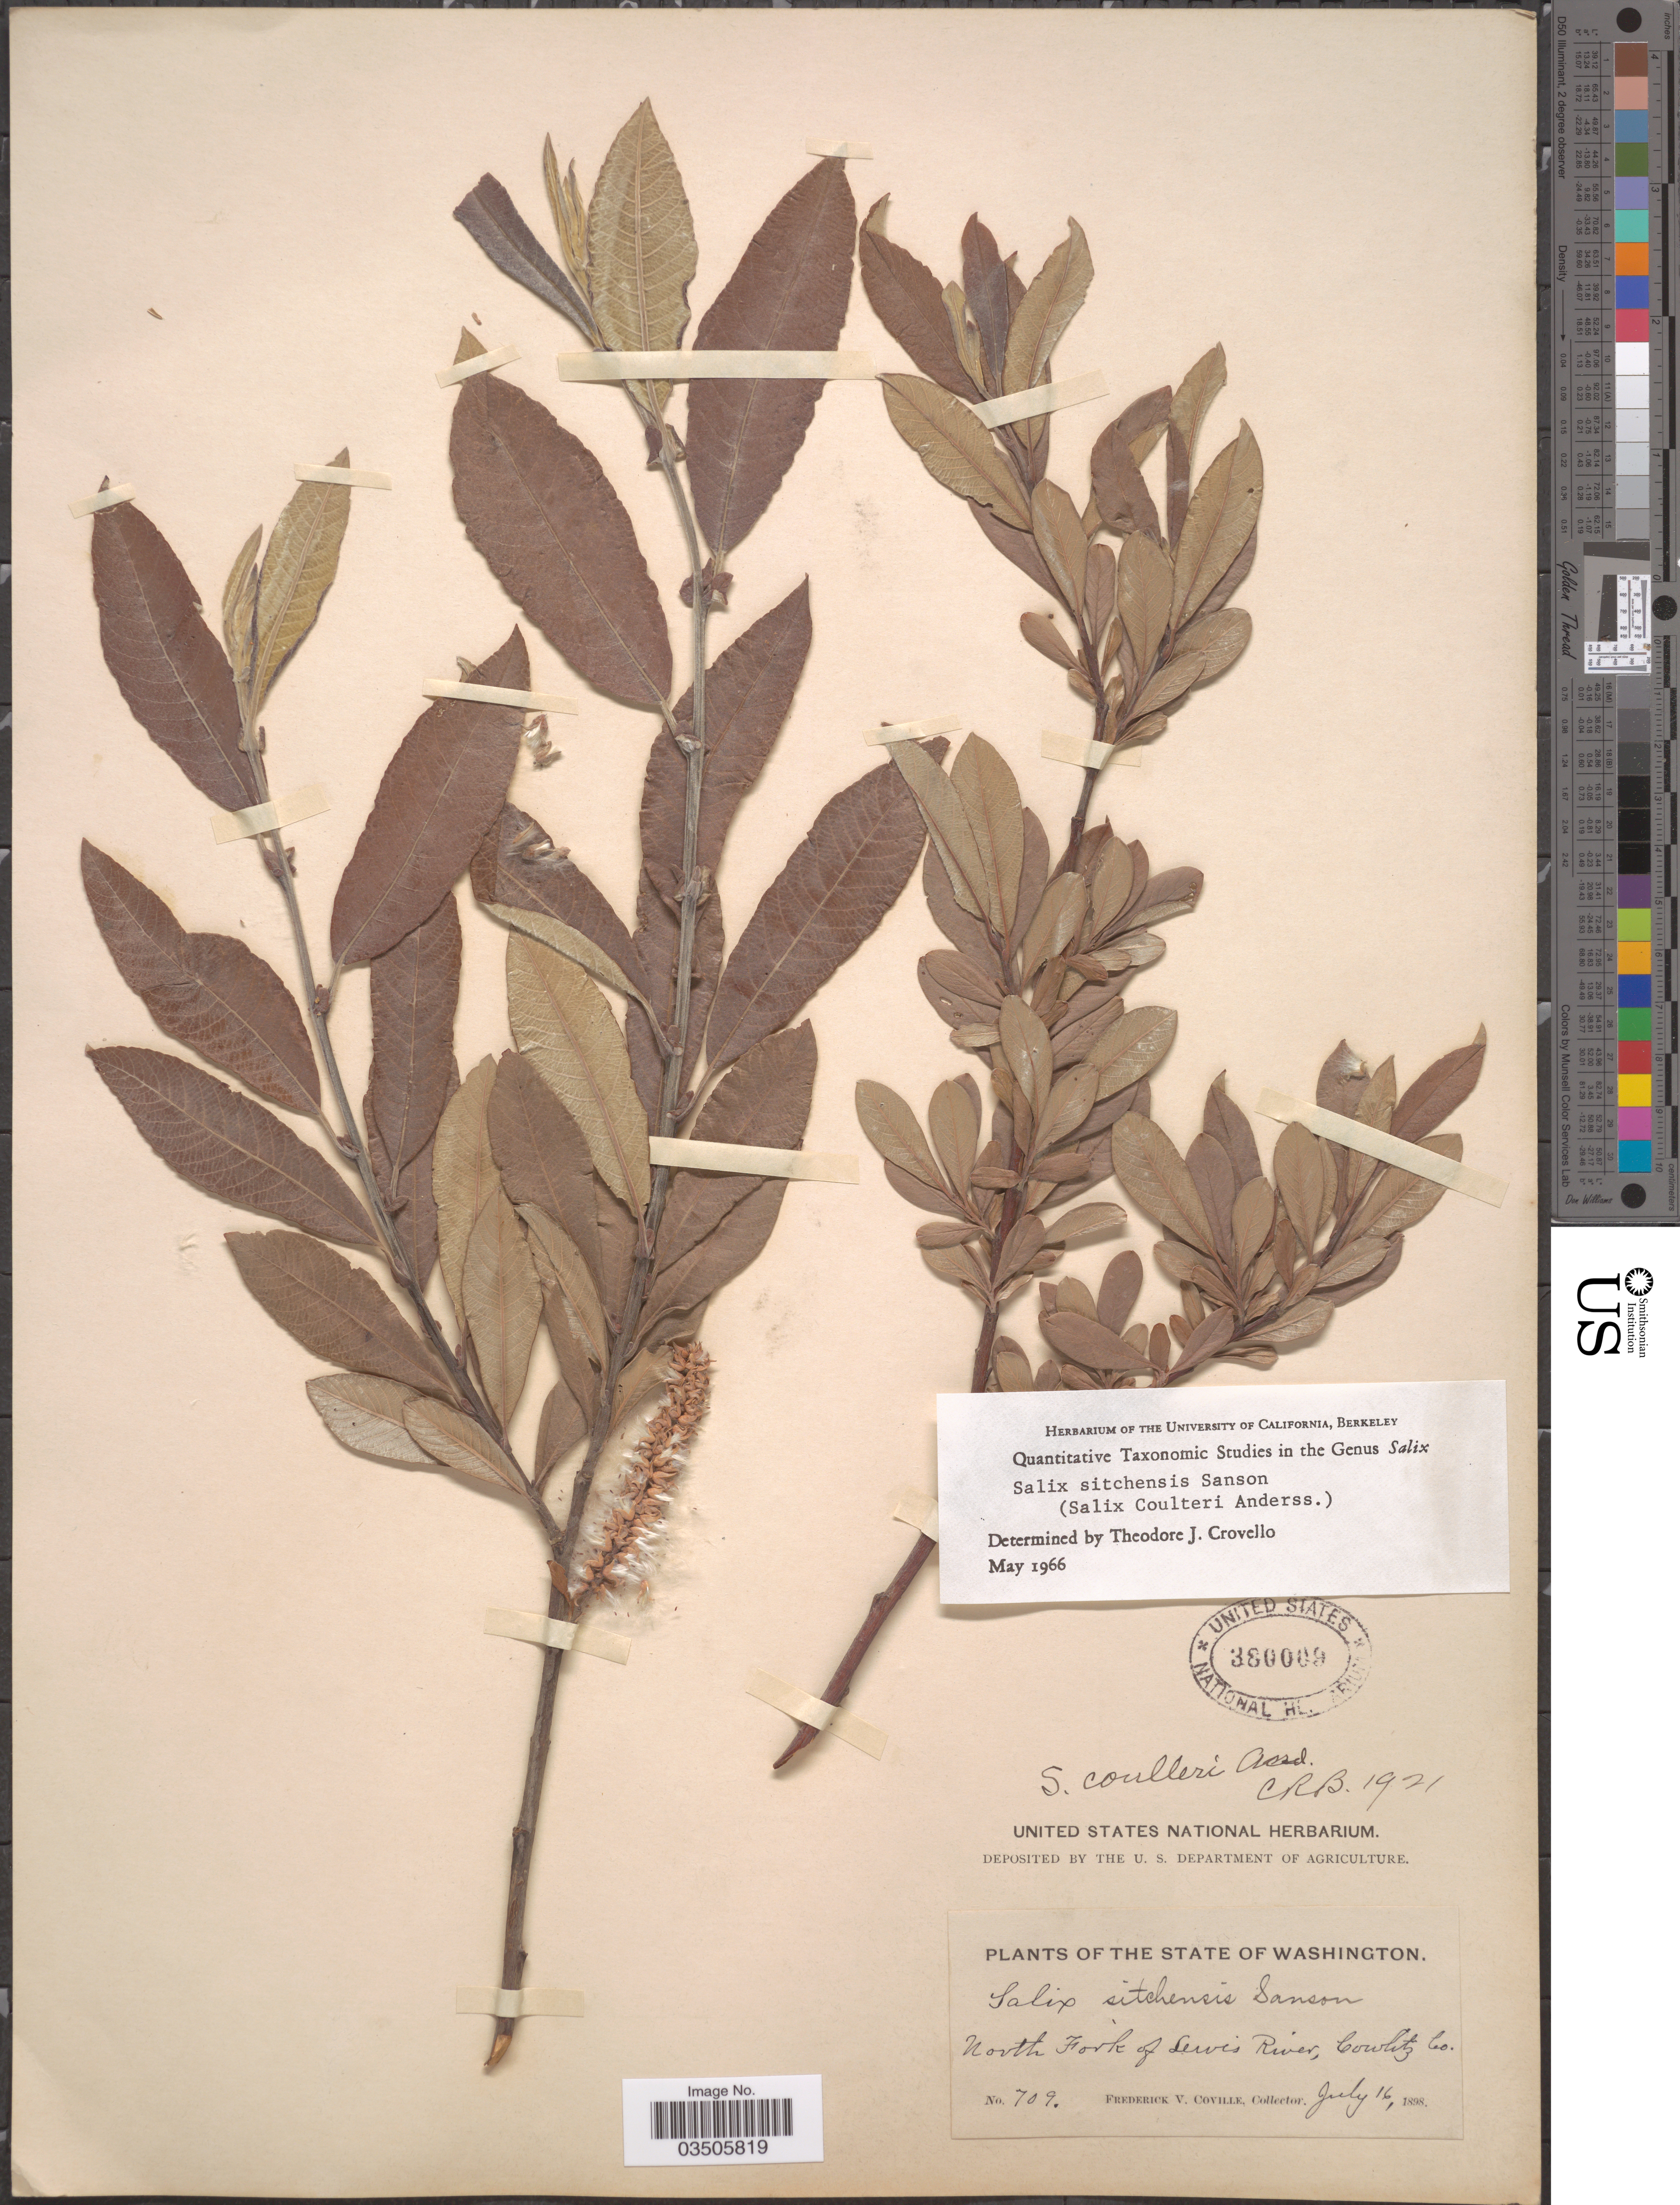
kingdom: Plantae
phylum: Tracheophyta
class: Magnoliopsida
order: Malpighiales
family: Salicaceae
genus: Salix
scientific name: Salix sitchensis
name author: Sanson ex Bong.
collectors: F. V. Coville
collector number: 709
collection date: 1898-07-16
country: United States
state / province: Washington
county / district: Cowlitz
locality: North Fork of Lewis River, Cowlitz Co.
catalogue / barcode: US 380009